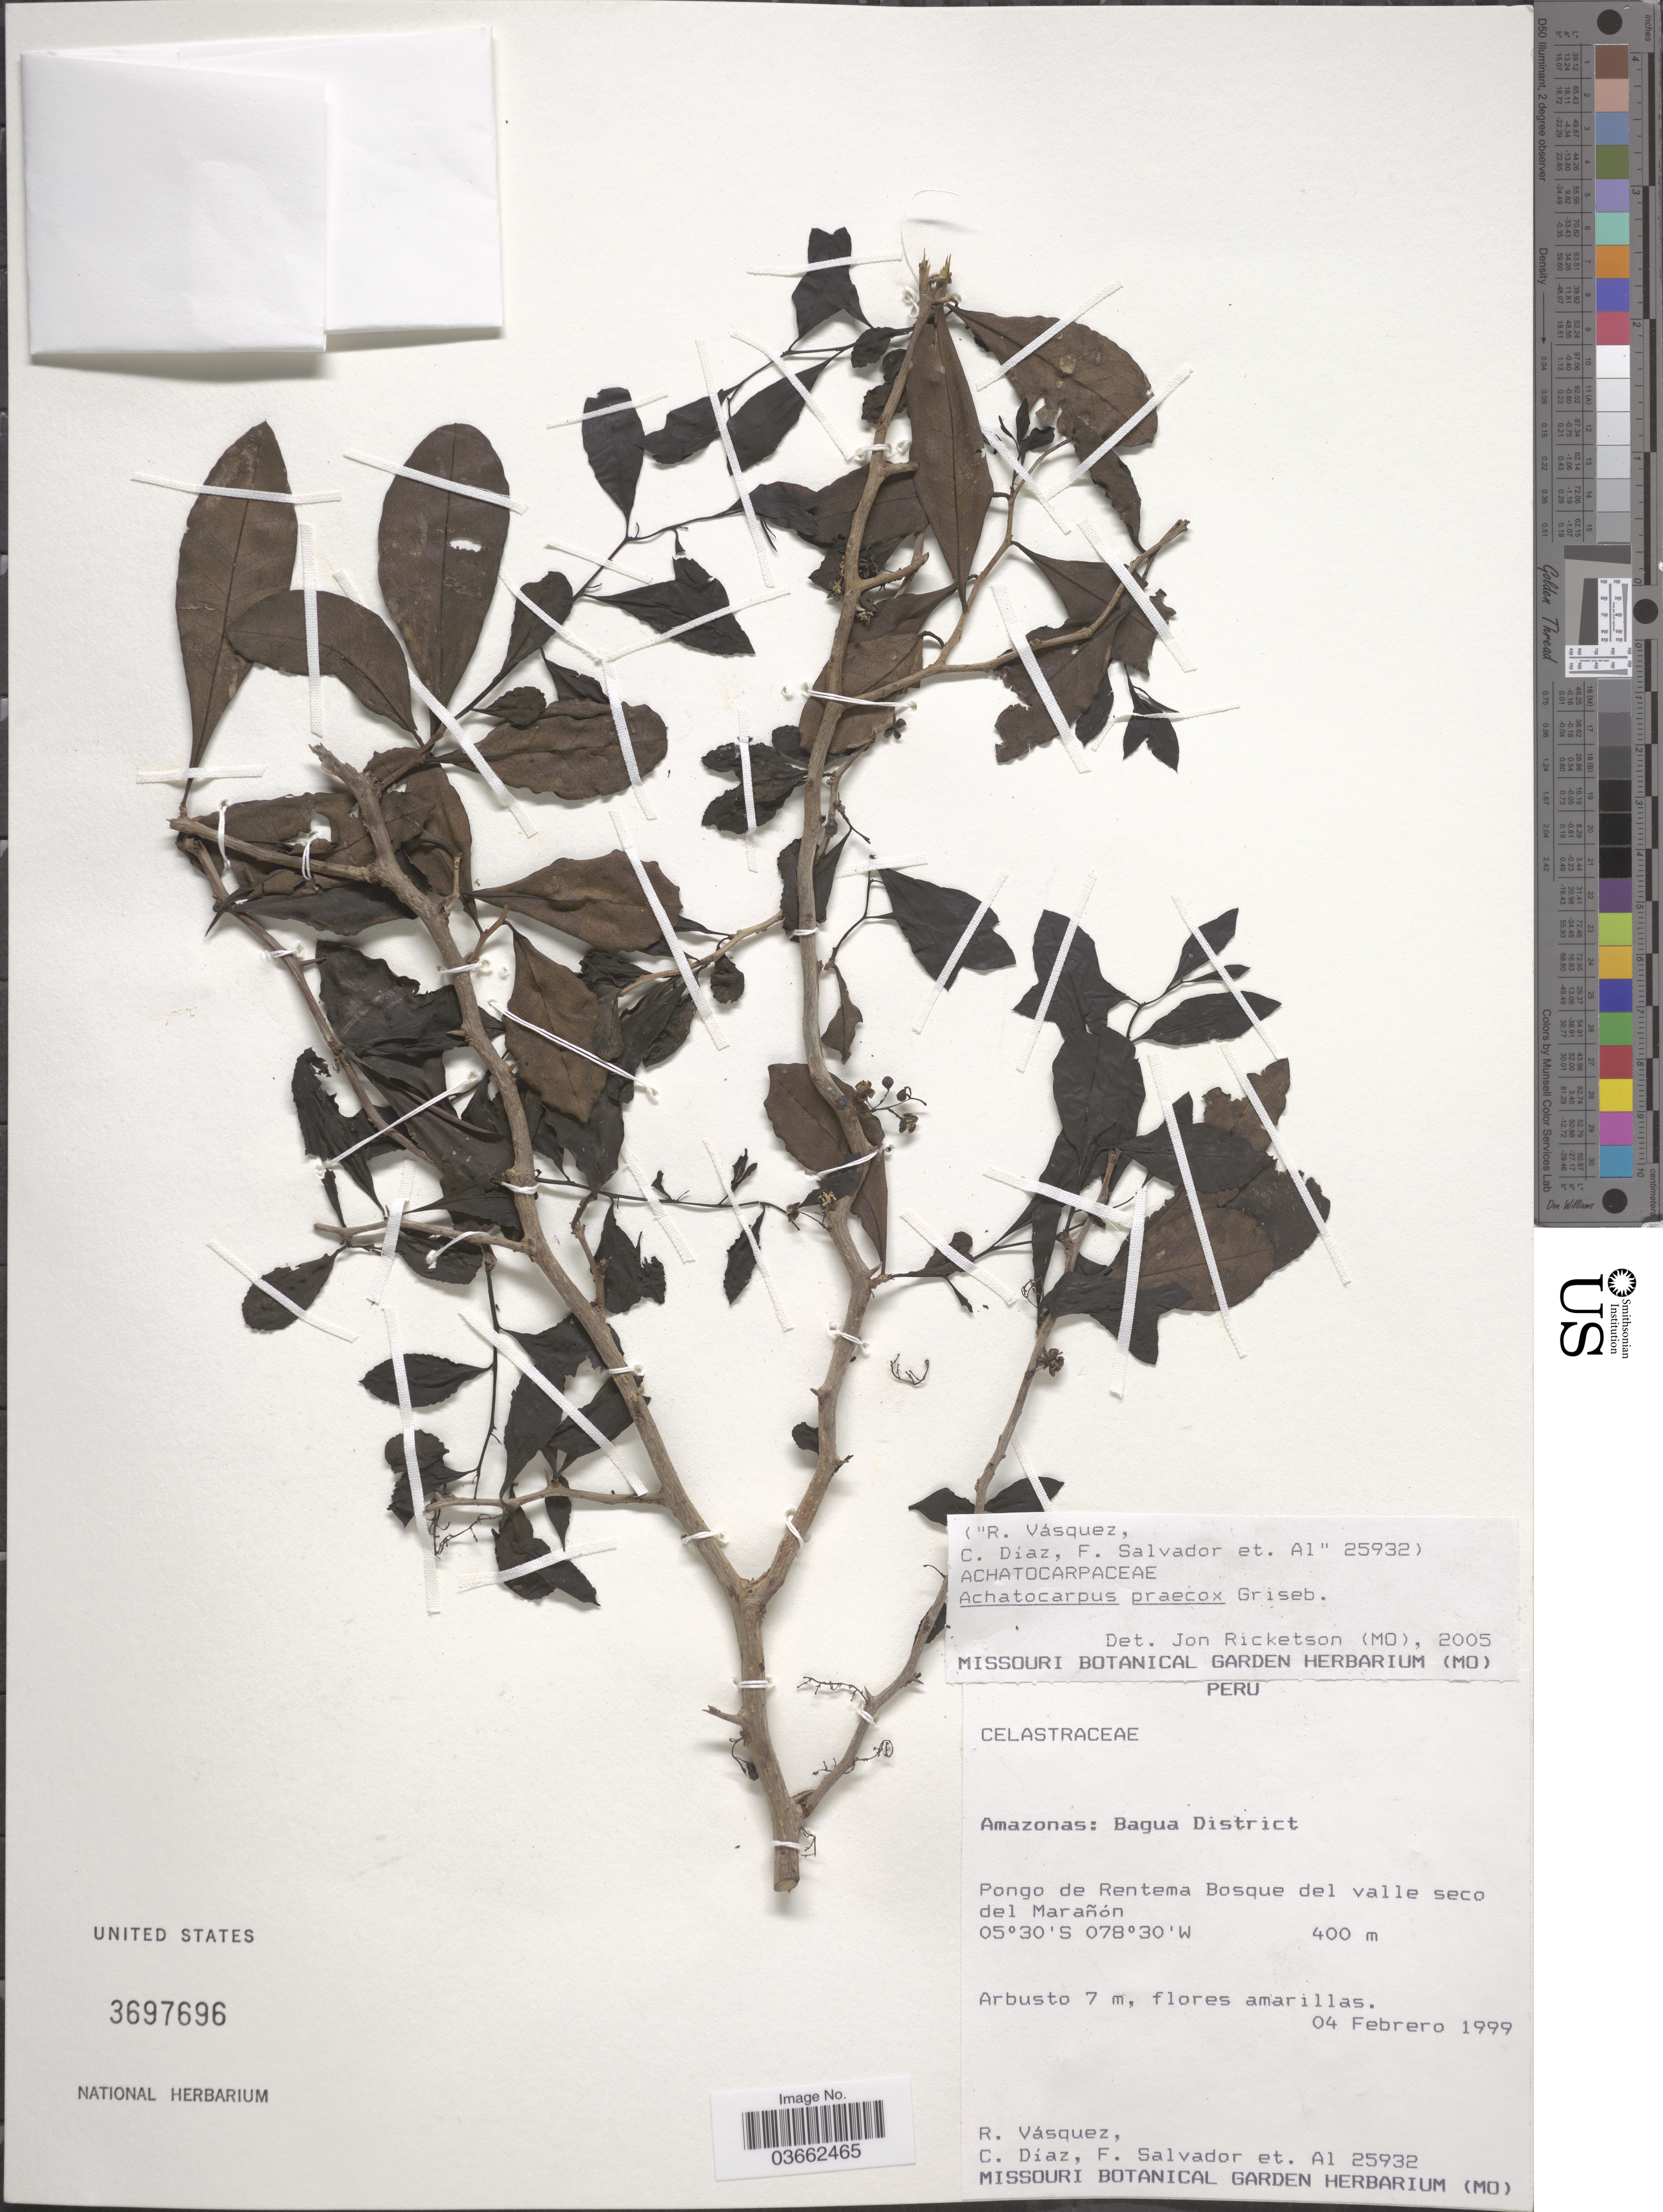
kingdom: Plantae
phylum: Tracheophyta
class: Magnoliopsida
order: Caryophyllales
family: Achatocarpaceae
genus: Achatocarpus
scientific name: Achatocarpus praecox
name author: Griseb.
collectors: R. Vásquez, C. Díaz, F. Salvador & et al.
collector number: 25932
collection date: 1999-02-04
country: Peru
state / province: Amazonas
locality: Bagua District. Pongo de Rentema Bosque del valle seco del Marañón.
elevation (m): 400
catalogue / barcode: US 3697696